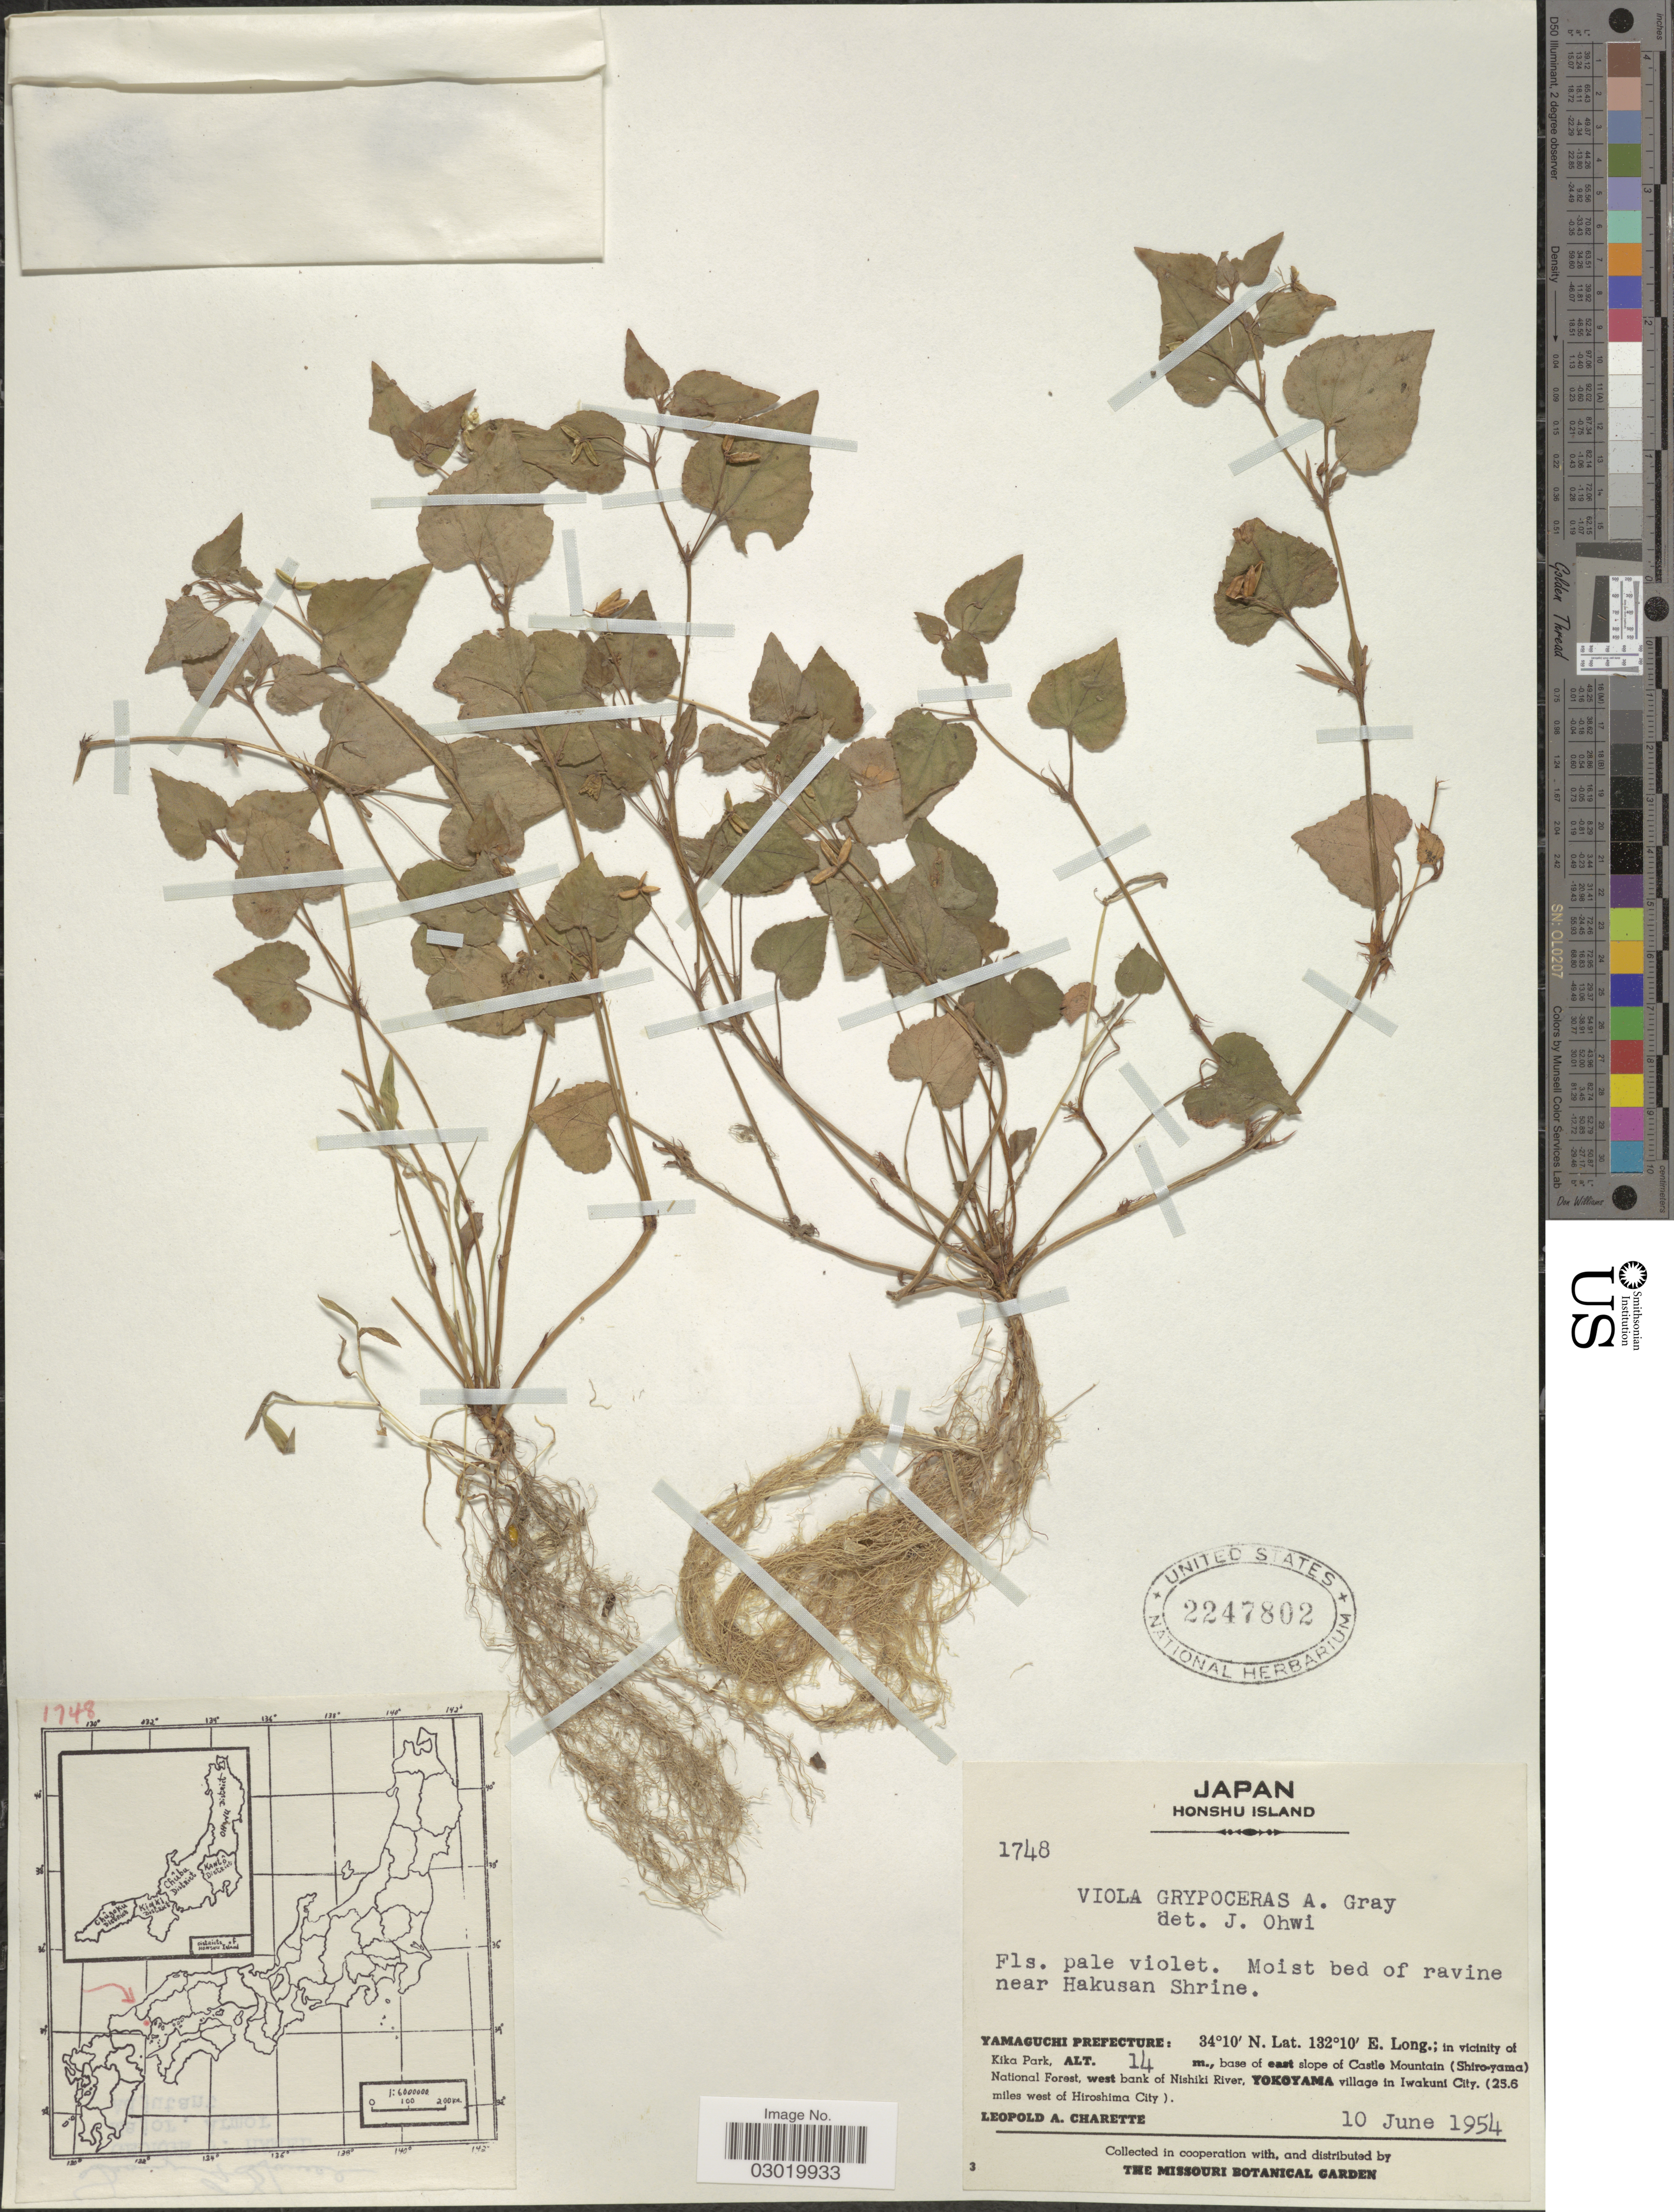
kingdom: Plantae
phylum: Tracheophyta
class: Magnoliopsida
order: Malpighiales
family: Violaceae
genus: Viola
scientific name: Viola grypoceras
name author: A. Gray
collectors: L. A. Charette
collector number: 1748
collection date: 1954-06-10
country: Japan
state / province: Yamaguti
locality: Honshu Island. Yamaguchi Prefecture: in vicinity of Kika Park, base of east slope of Castle Mountain (Shiro-yama) National Forest, west bank of Nishiki River, Yokoyama village in Iwakuni City, (25.6 miles west of Hiroshima City).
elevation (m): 14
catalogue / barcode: US 2247802